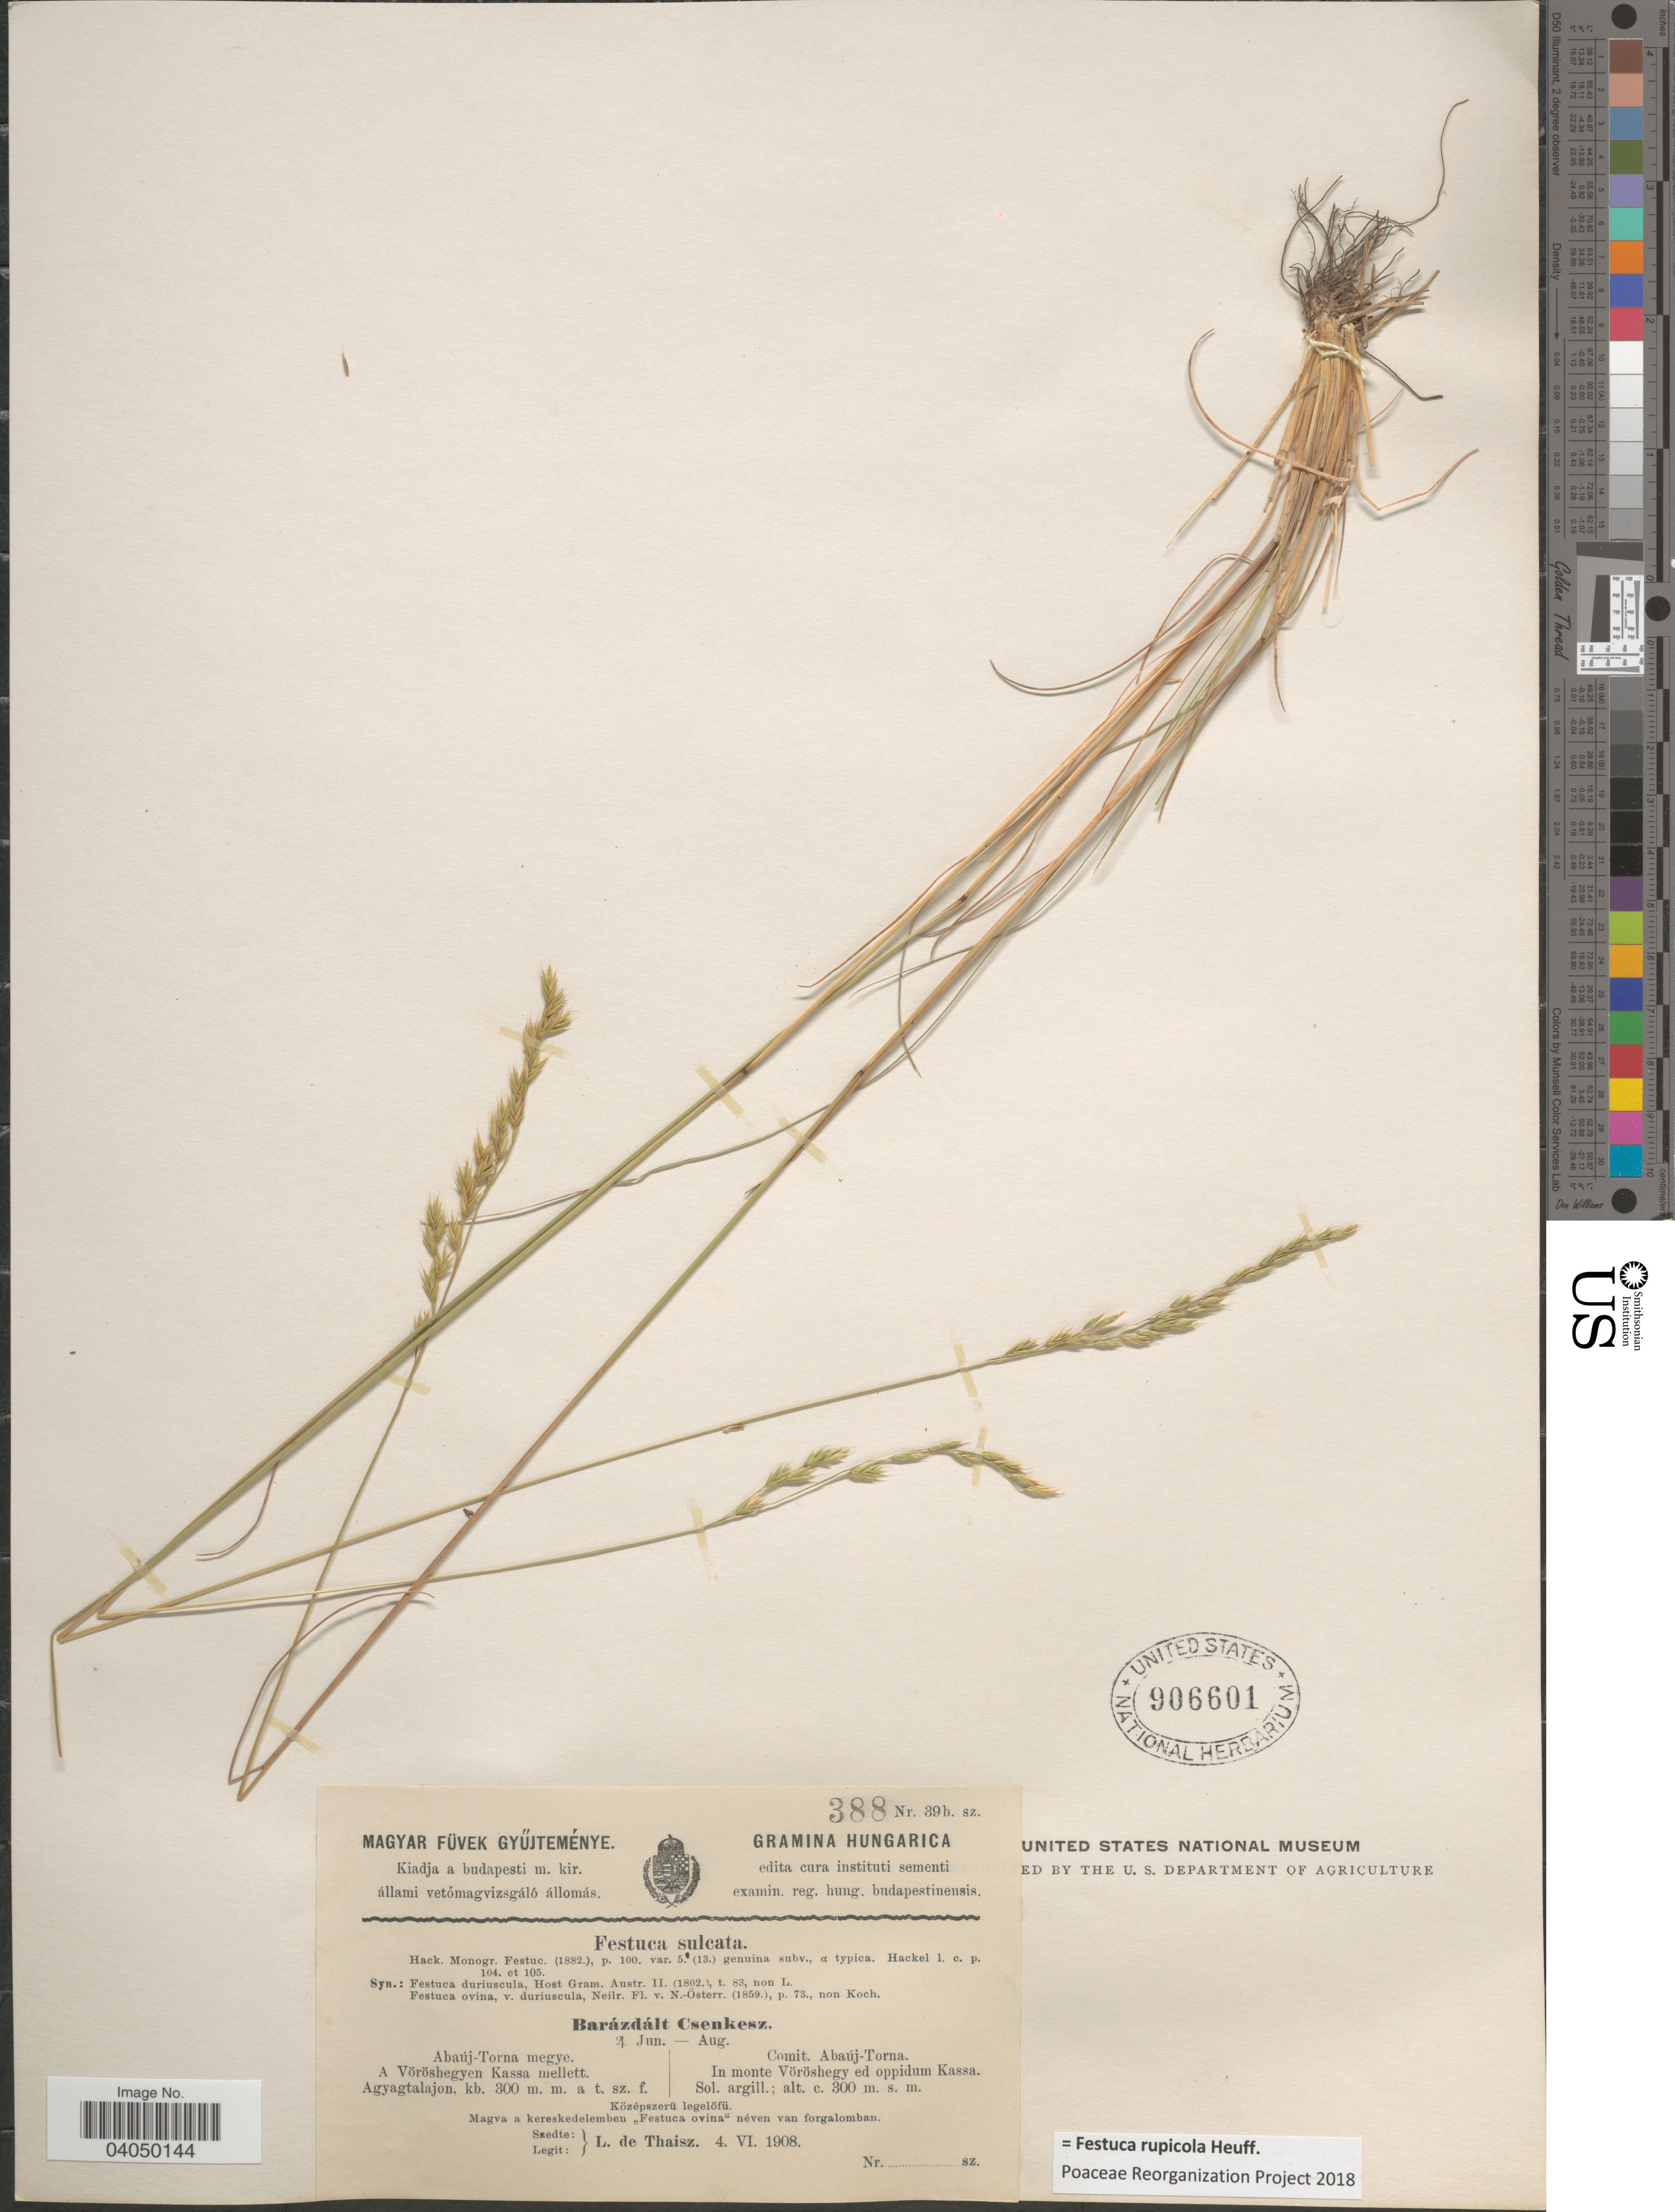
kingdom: Plantae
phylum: Tracheophyta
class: Liliopsida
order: Poales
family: Poaceae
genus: Festuca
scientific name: Festuca rupicola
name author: Heuff.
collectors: L. Thaisz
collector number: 388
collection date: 1908-06-04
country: Hungary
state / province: Borsod-Abaúj-Zemplén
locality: Comit. Abaúj-Torna. In monte Vöröshegy ed oppidum Kassa.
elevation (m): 300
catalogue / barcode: US 906601